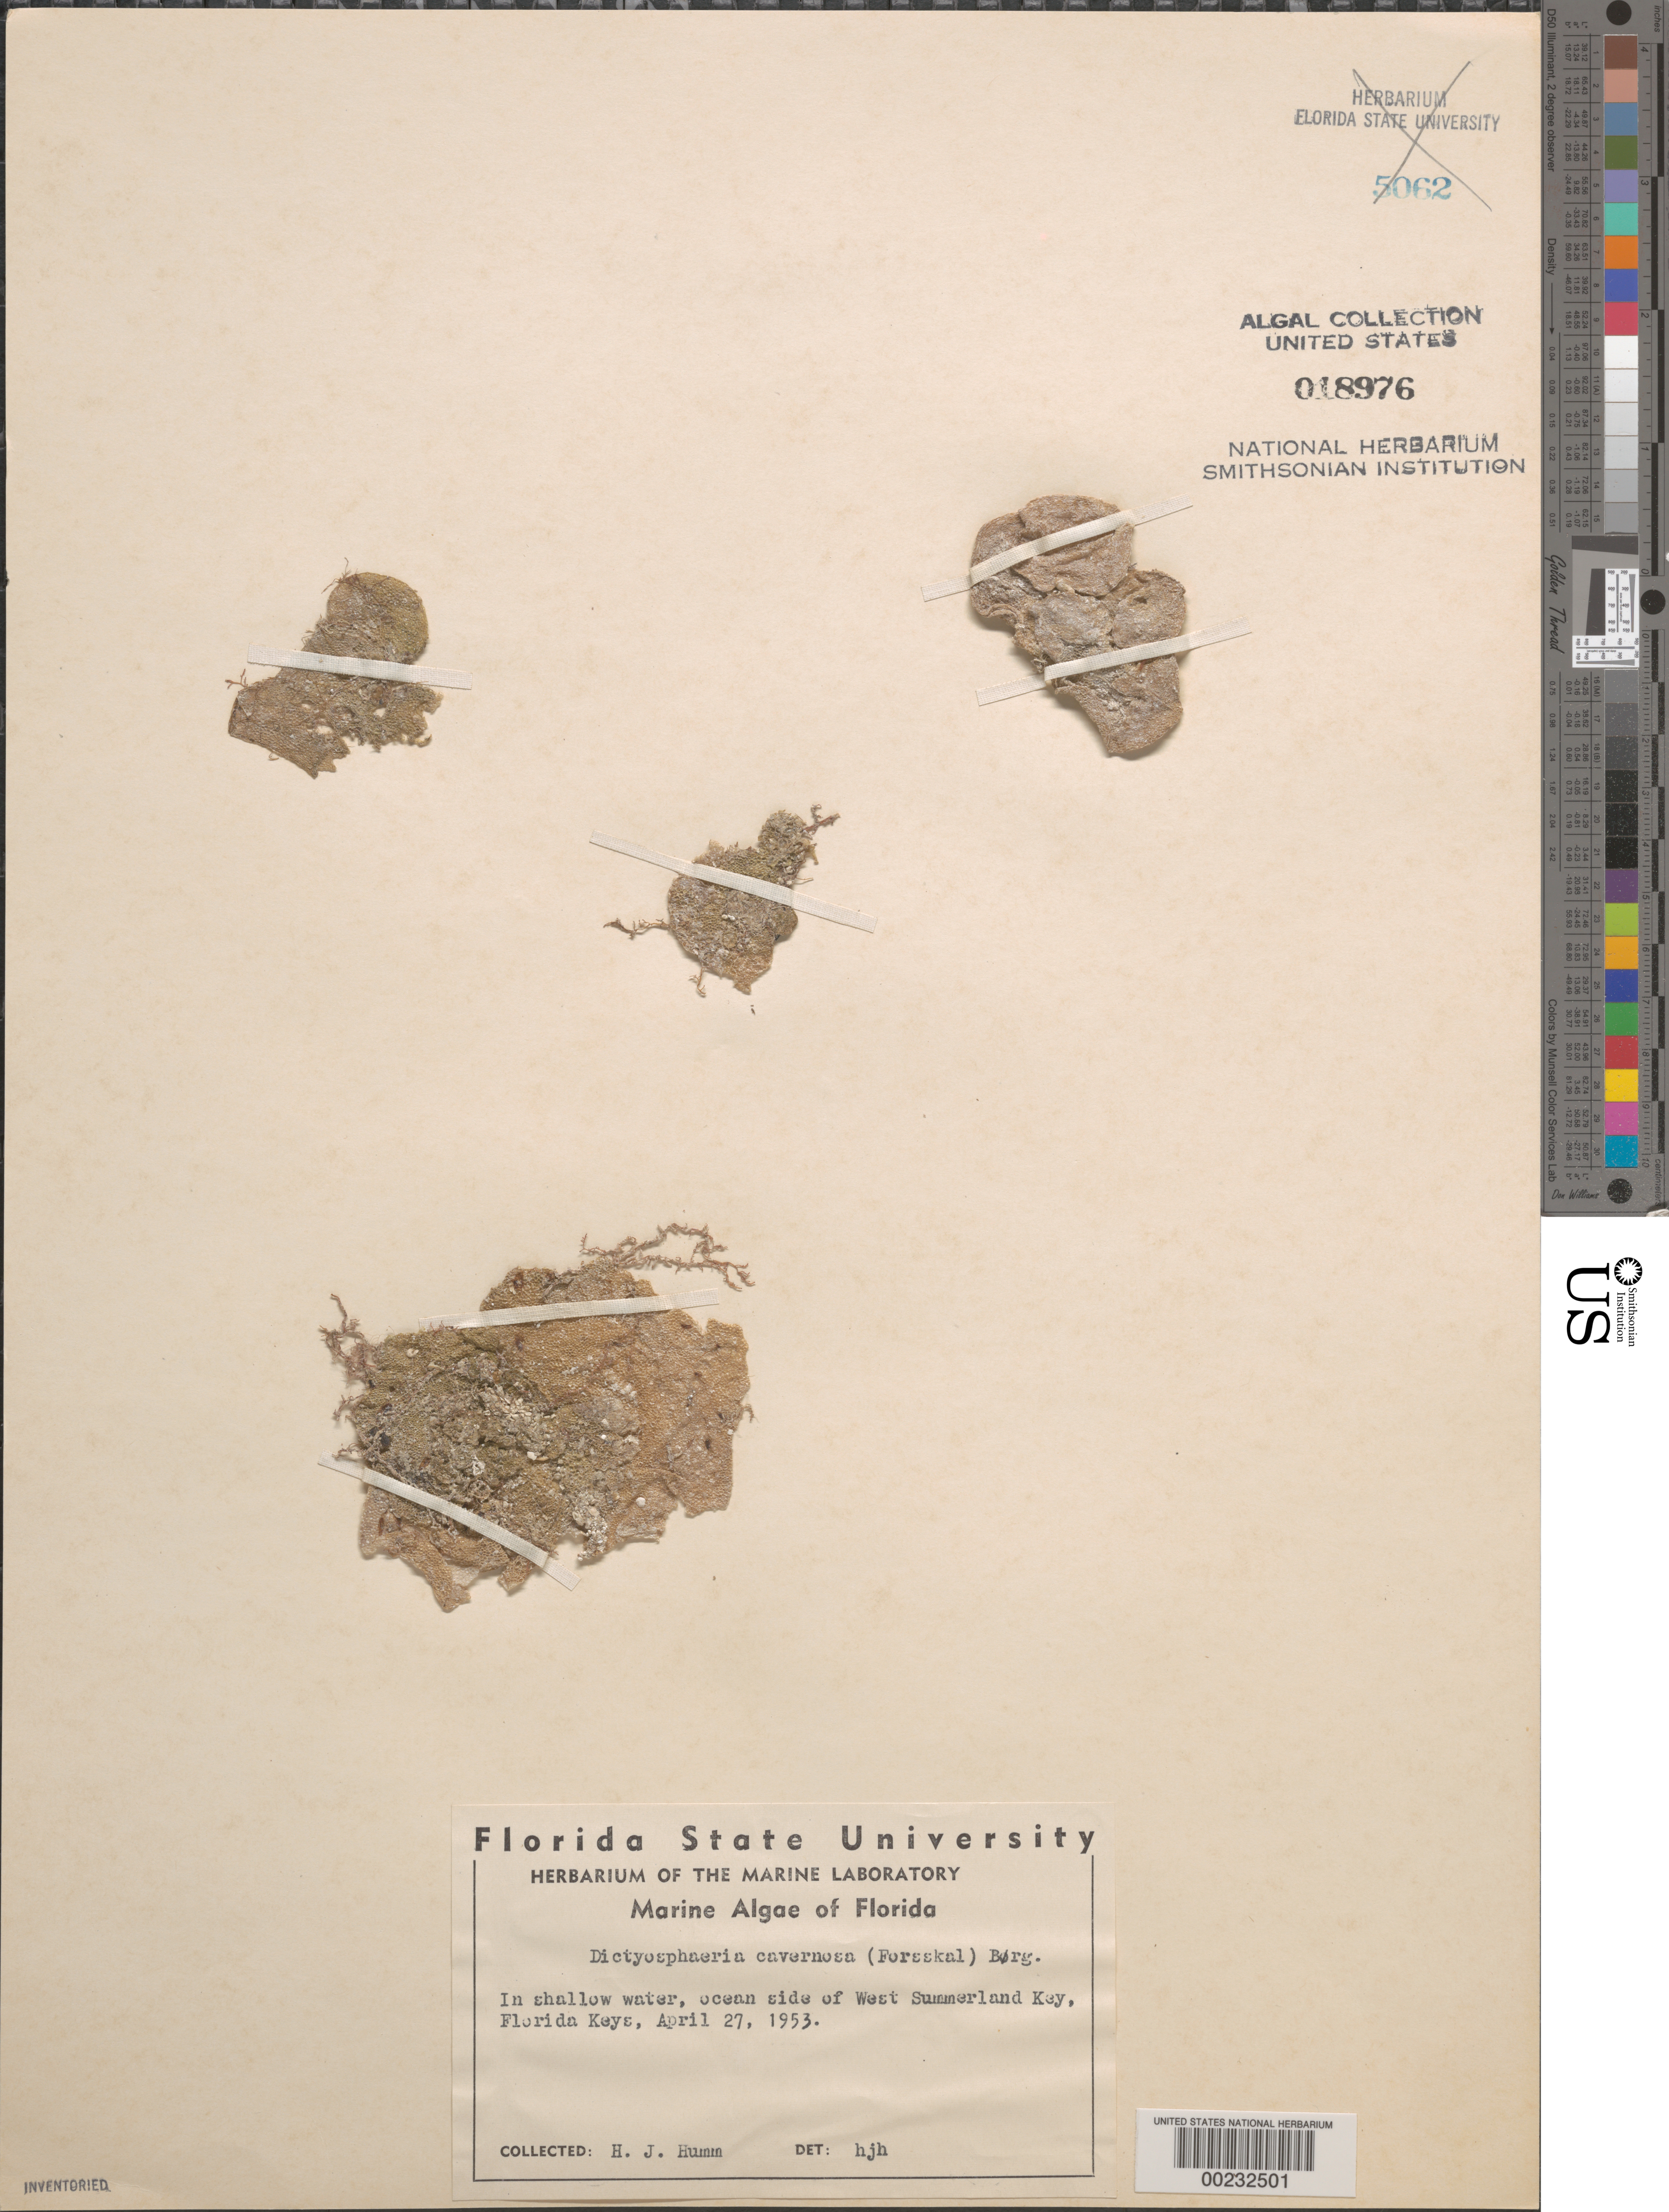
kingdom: Plantae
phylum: Chlorophyta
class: Ulvophyceae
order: Siphonocladales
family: Siphonocladaceae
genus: Dictyosphaeria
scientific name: Dictyosphaeria cavernosa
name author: (Forssk.) Børgesen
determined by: Humm, Harold J.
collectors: H. J. Humm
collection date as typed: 27 Apr 1953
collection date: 1953-04-27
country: United States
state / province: Florida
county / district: Monroe County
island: West Summerland Key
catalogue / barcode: US 18976